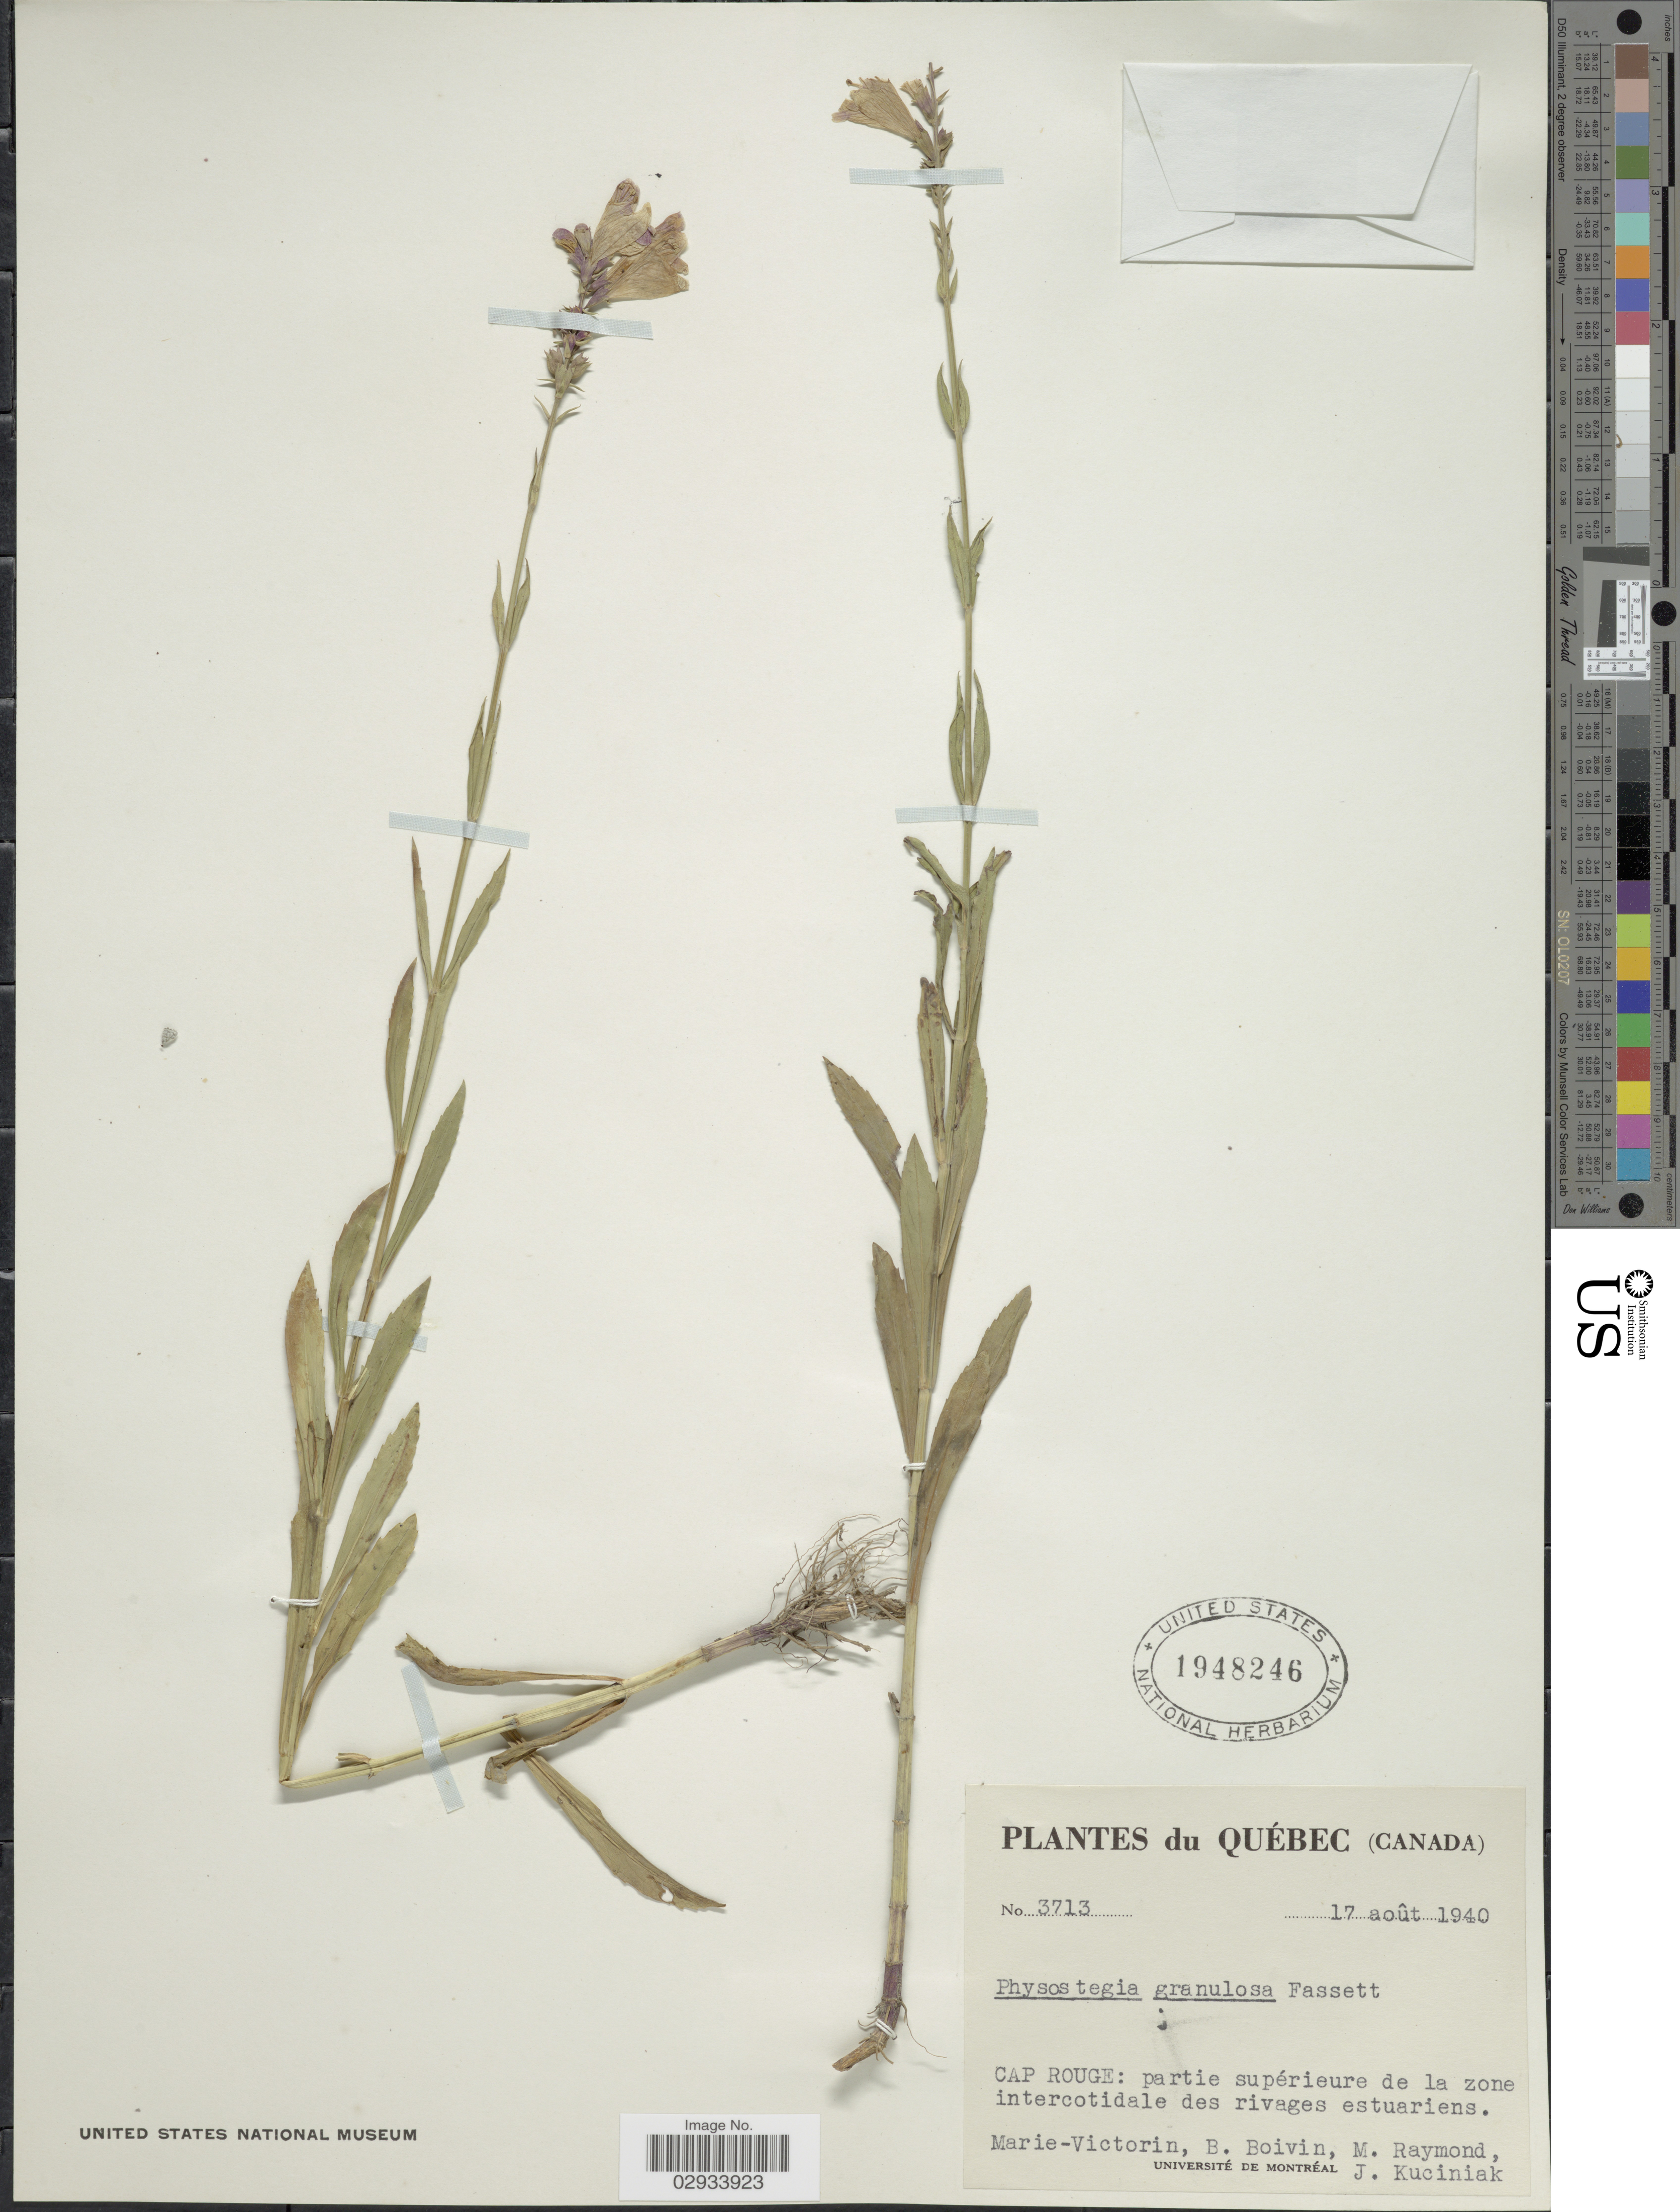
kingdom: Plantae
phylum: Tracheophyta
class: Magnoliopsida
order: Lamiales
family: Lamiaceae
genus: Physostegia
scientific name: Physostegia virginiana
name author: (L.) Benth.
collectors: -. Marie-Victorin, J. R. B. Boivin, M. Raymond & J. Kuciniak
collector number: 3713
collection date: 1940-08-17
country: Canada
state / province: Quebec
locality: Cap Rouge: partie supérieure de la zone intercotidale des rivages estuariens.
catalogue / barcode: US 1948246